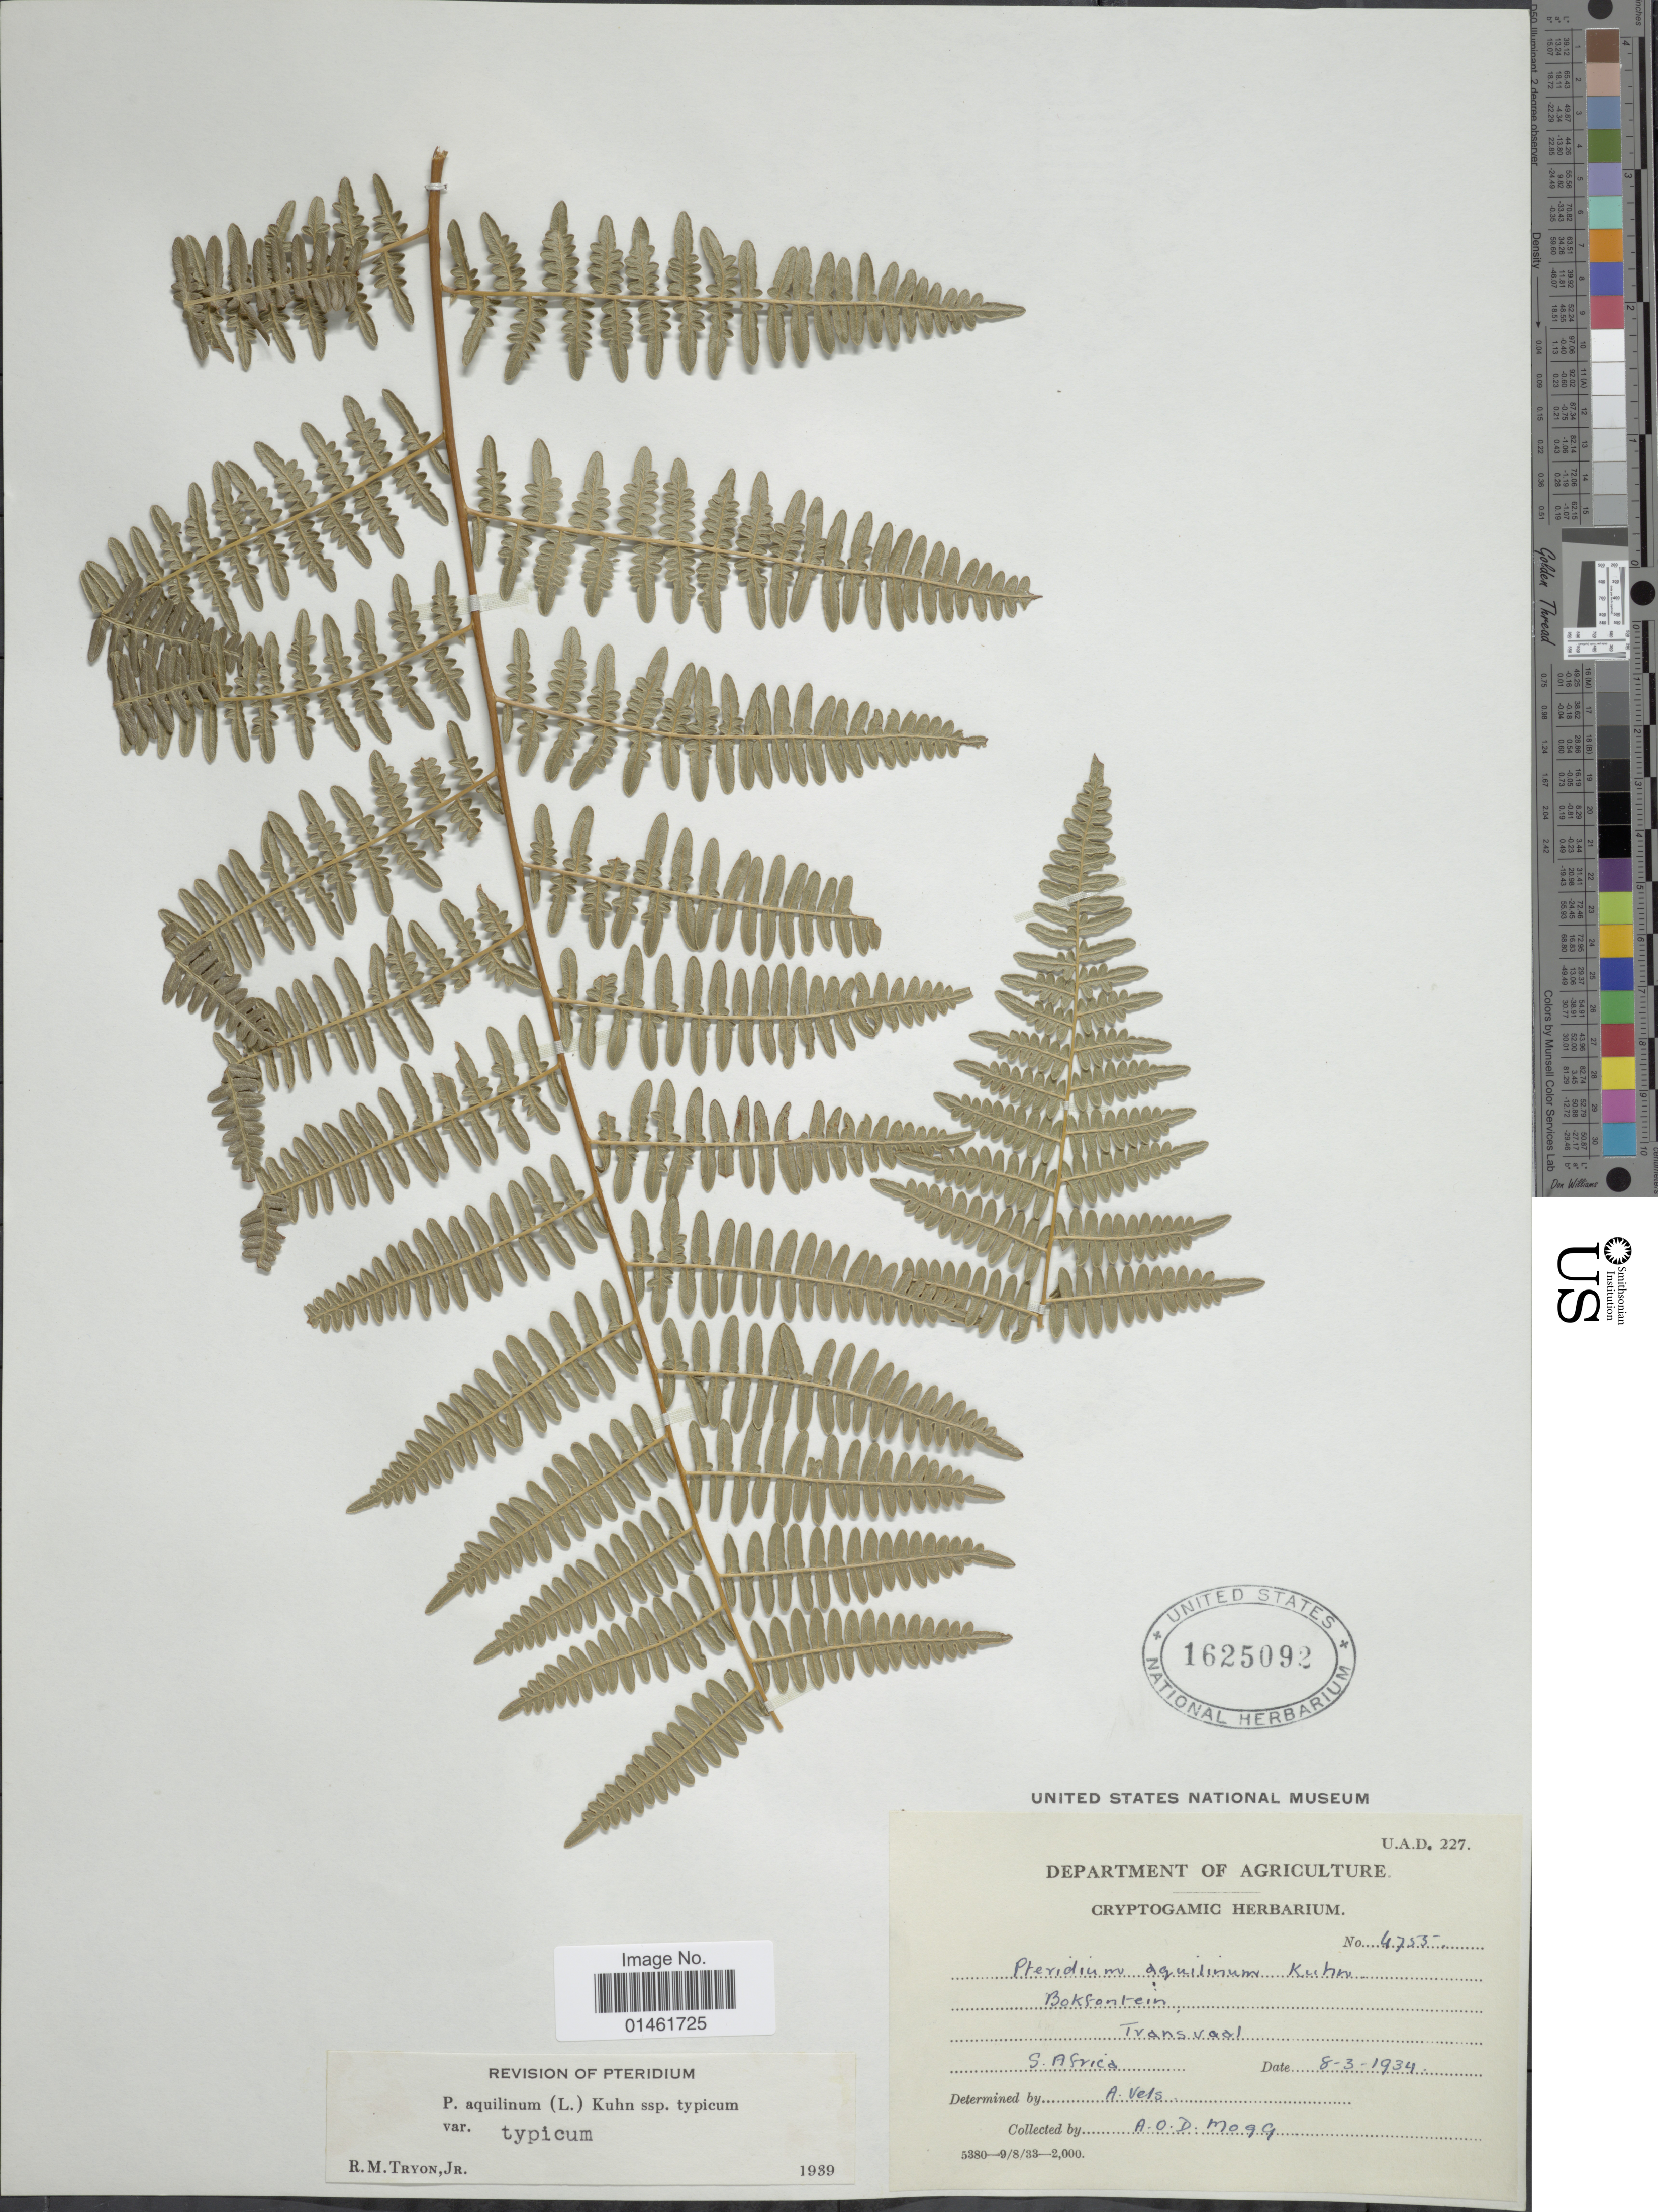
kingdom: Plantae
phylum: Tracheophyta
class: Polypodiopsida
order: Polypodiales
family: Dennstaedtiaceae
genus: Pteridium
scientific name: Pteridium aquilinum var. typicum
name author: R.M. Tryon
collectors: A. O. Mogg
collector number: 4755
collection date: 1934-03-08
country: South Africa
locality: Transvaal, S. Africa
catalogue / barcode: US 1625092